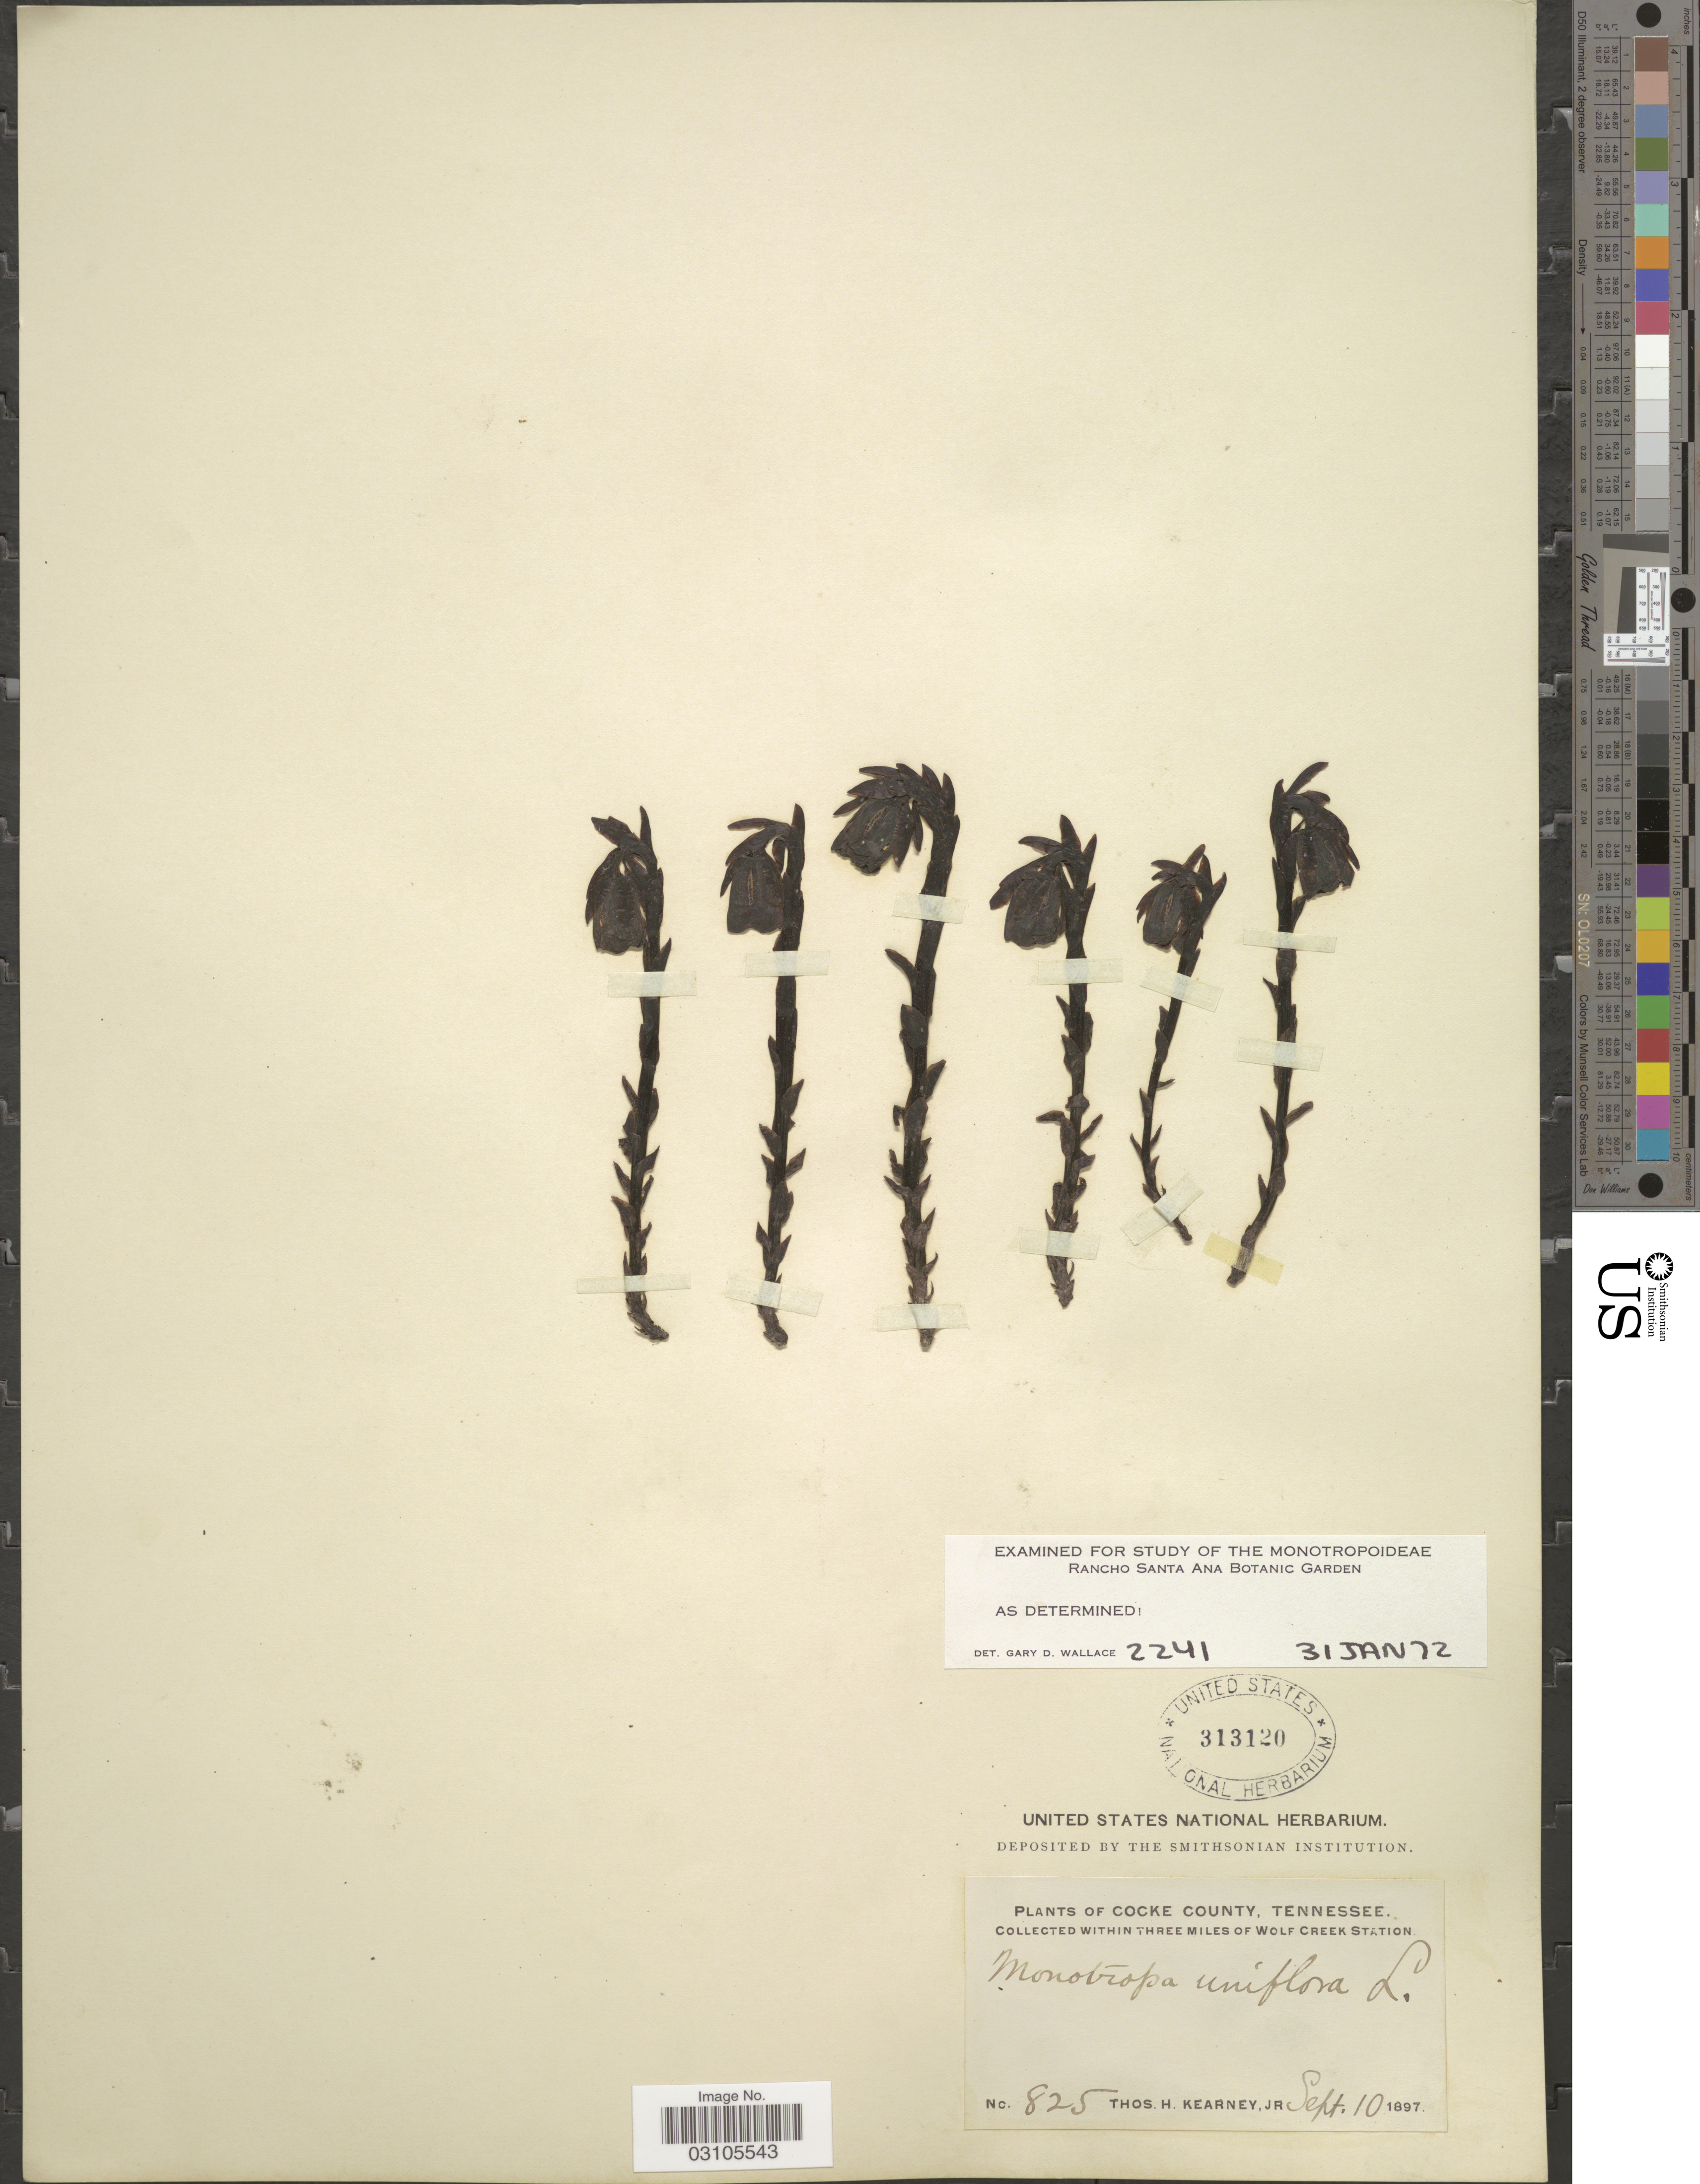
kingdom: Plantae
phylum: Tracheophyta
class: Magnoliopsida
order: Ericales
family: Ericaceae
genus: Monotropa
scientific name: Monotropa uniflora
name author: L.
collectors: T. H. Kearney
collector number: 825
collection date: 1897-09-10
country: United States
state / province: Tennessee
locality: Cocke County, within Three Miles of Wolf Creek Station.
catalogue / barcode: US 313120